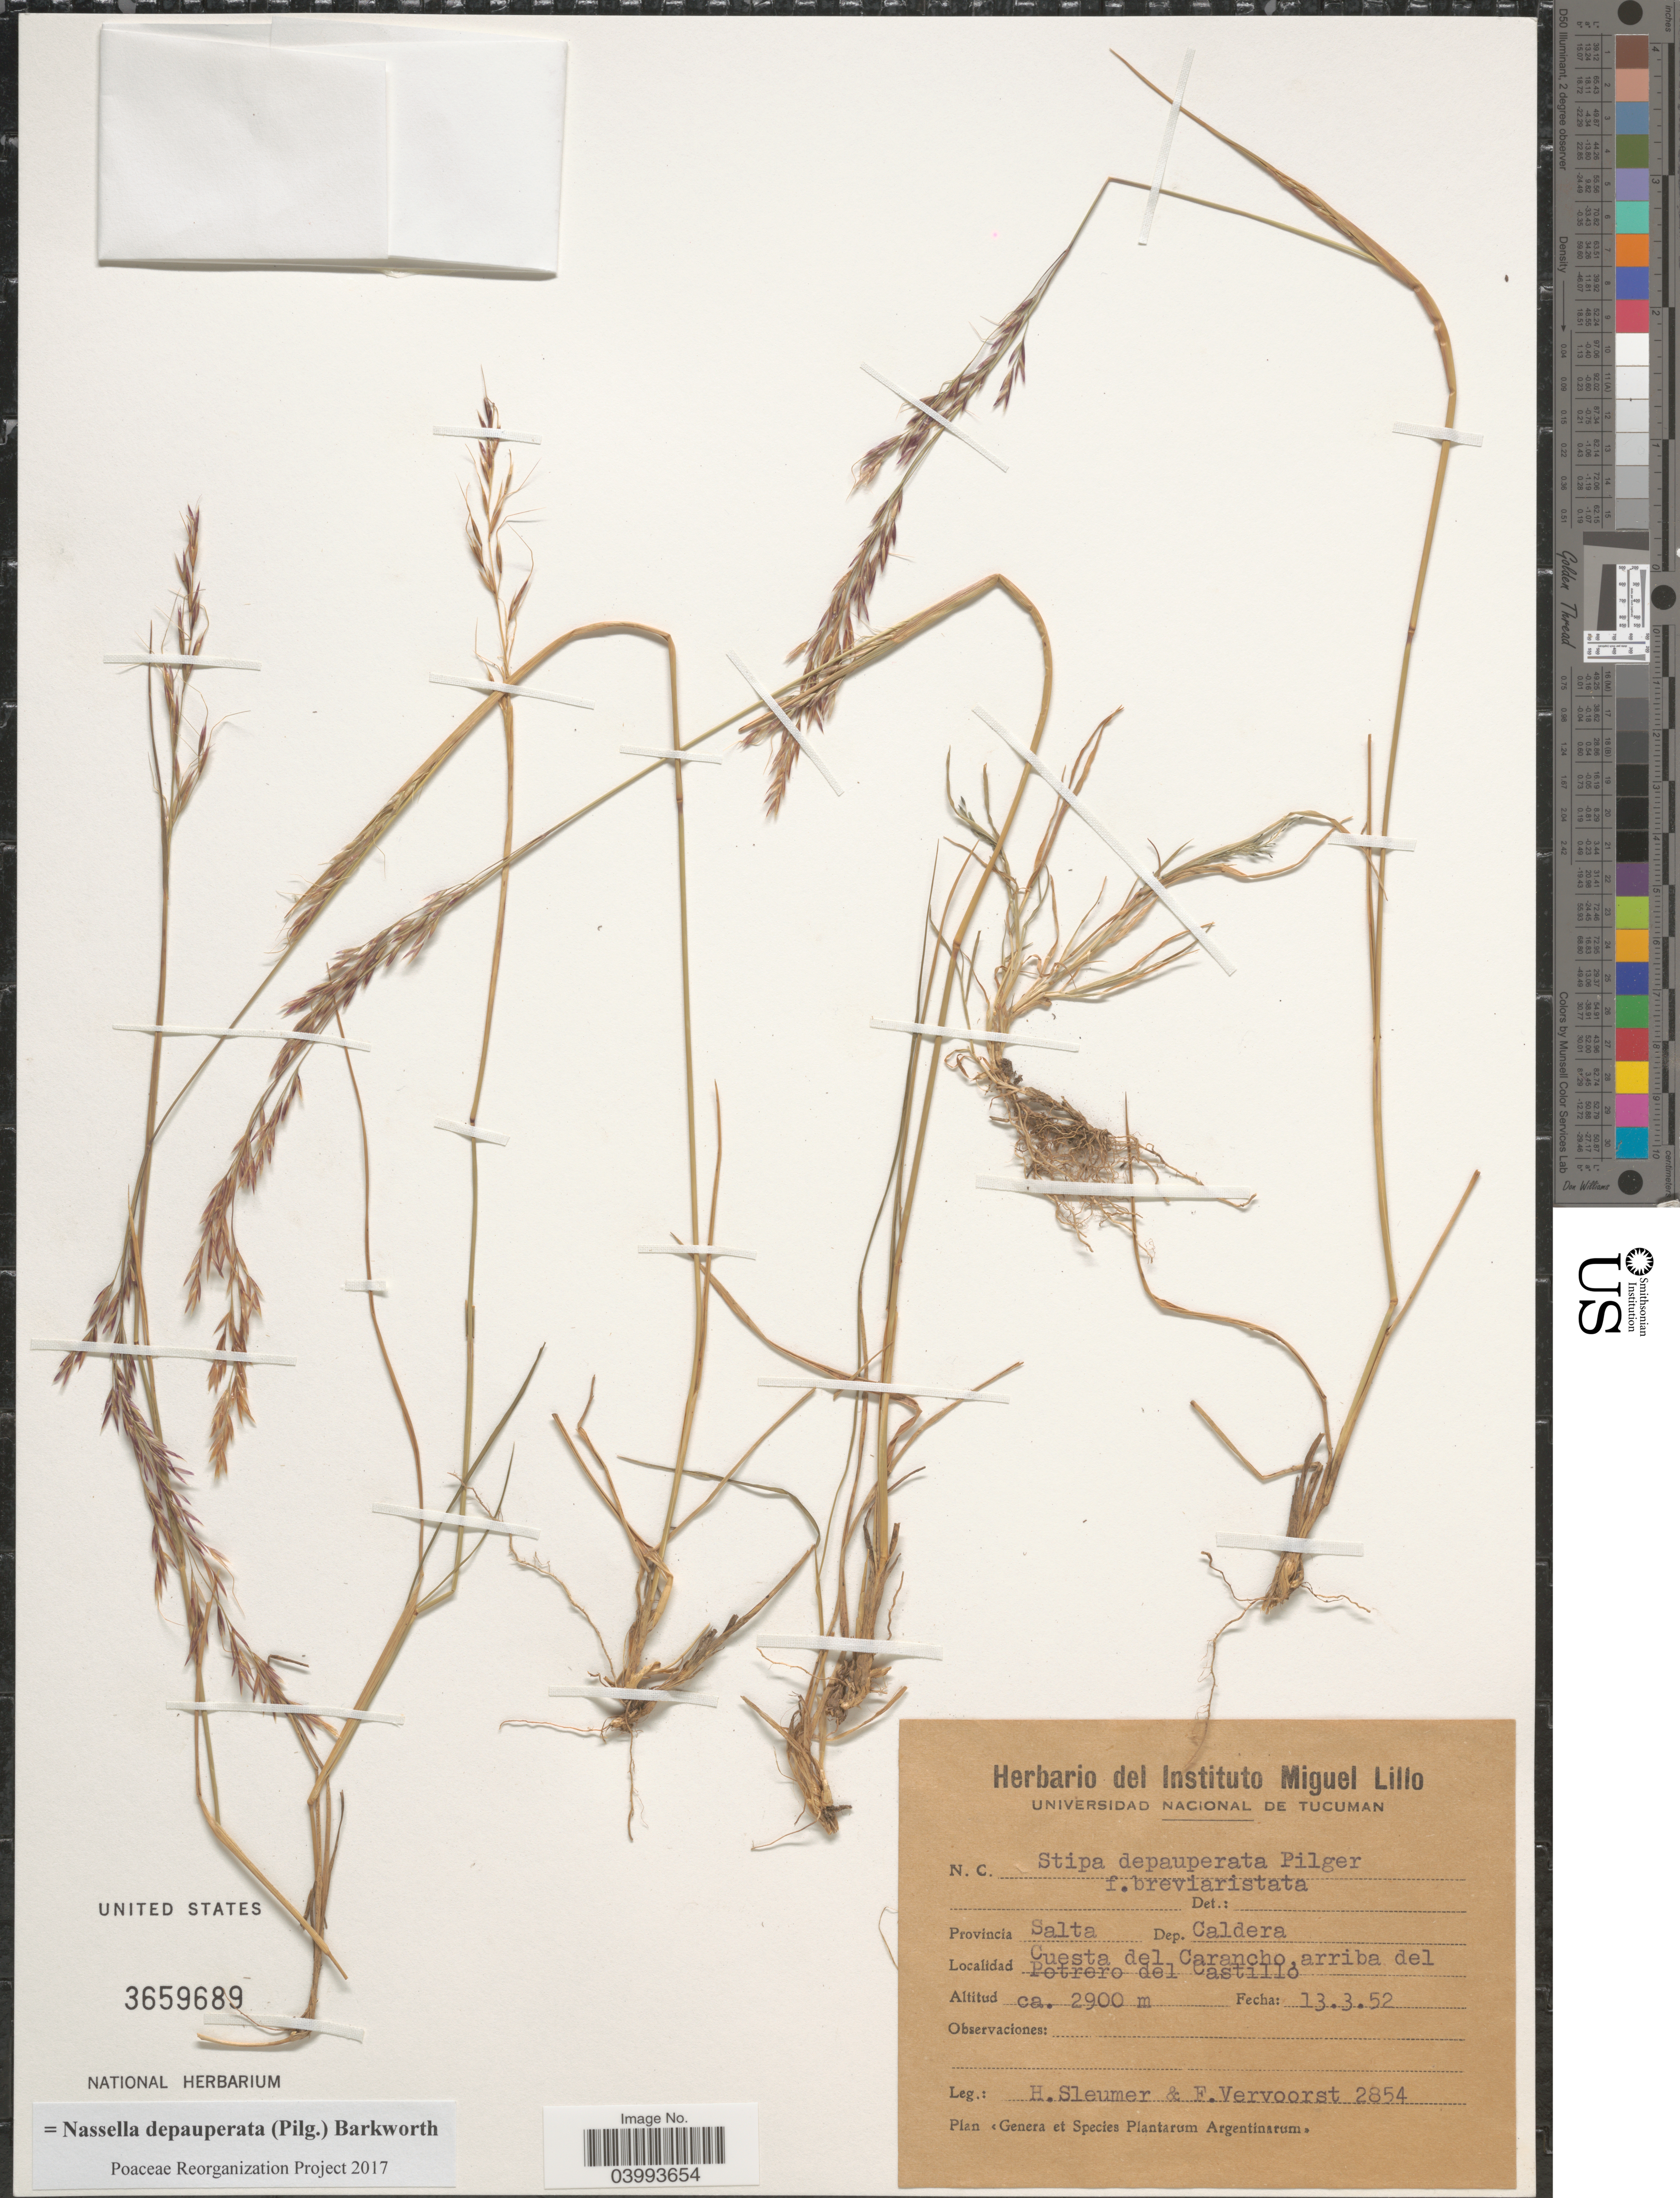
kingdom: Plantae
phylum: Tracheophyta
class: Liliopsida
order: Poales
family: Poaceae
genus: Nassella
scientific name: Nassella depauperata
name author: (Pilg.) Barkworth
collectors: H. O. Sleumer & F. Vervoorst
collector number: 2854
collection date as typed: Transcribed d/m/y: 13/3/52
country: Argentina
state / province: Salta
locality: Dep. Caldera. Cuesta del Carancho, arriba del Potrero del Castillo.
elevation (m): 2900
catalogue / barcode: US 3659689